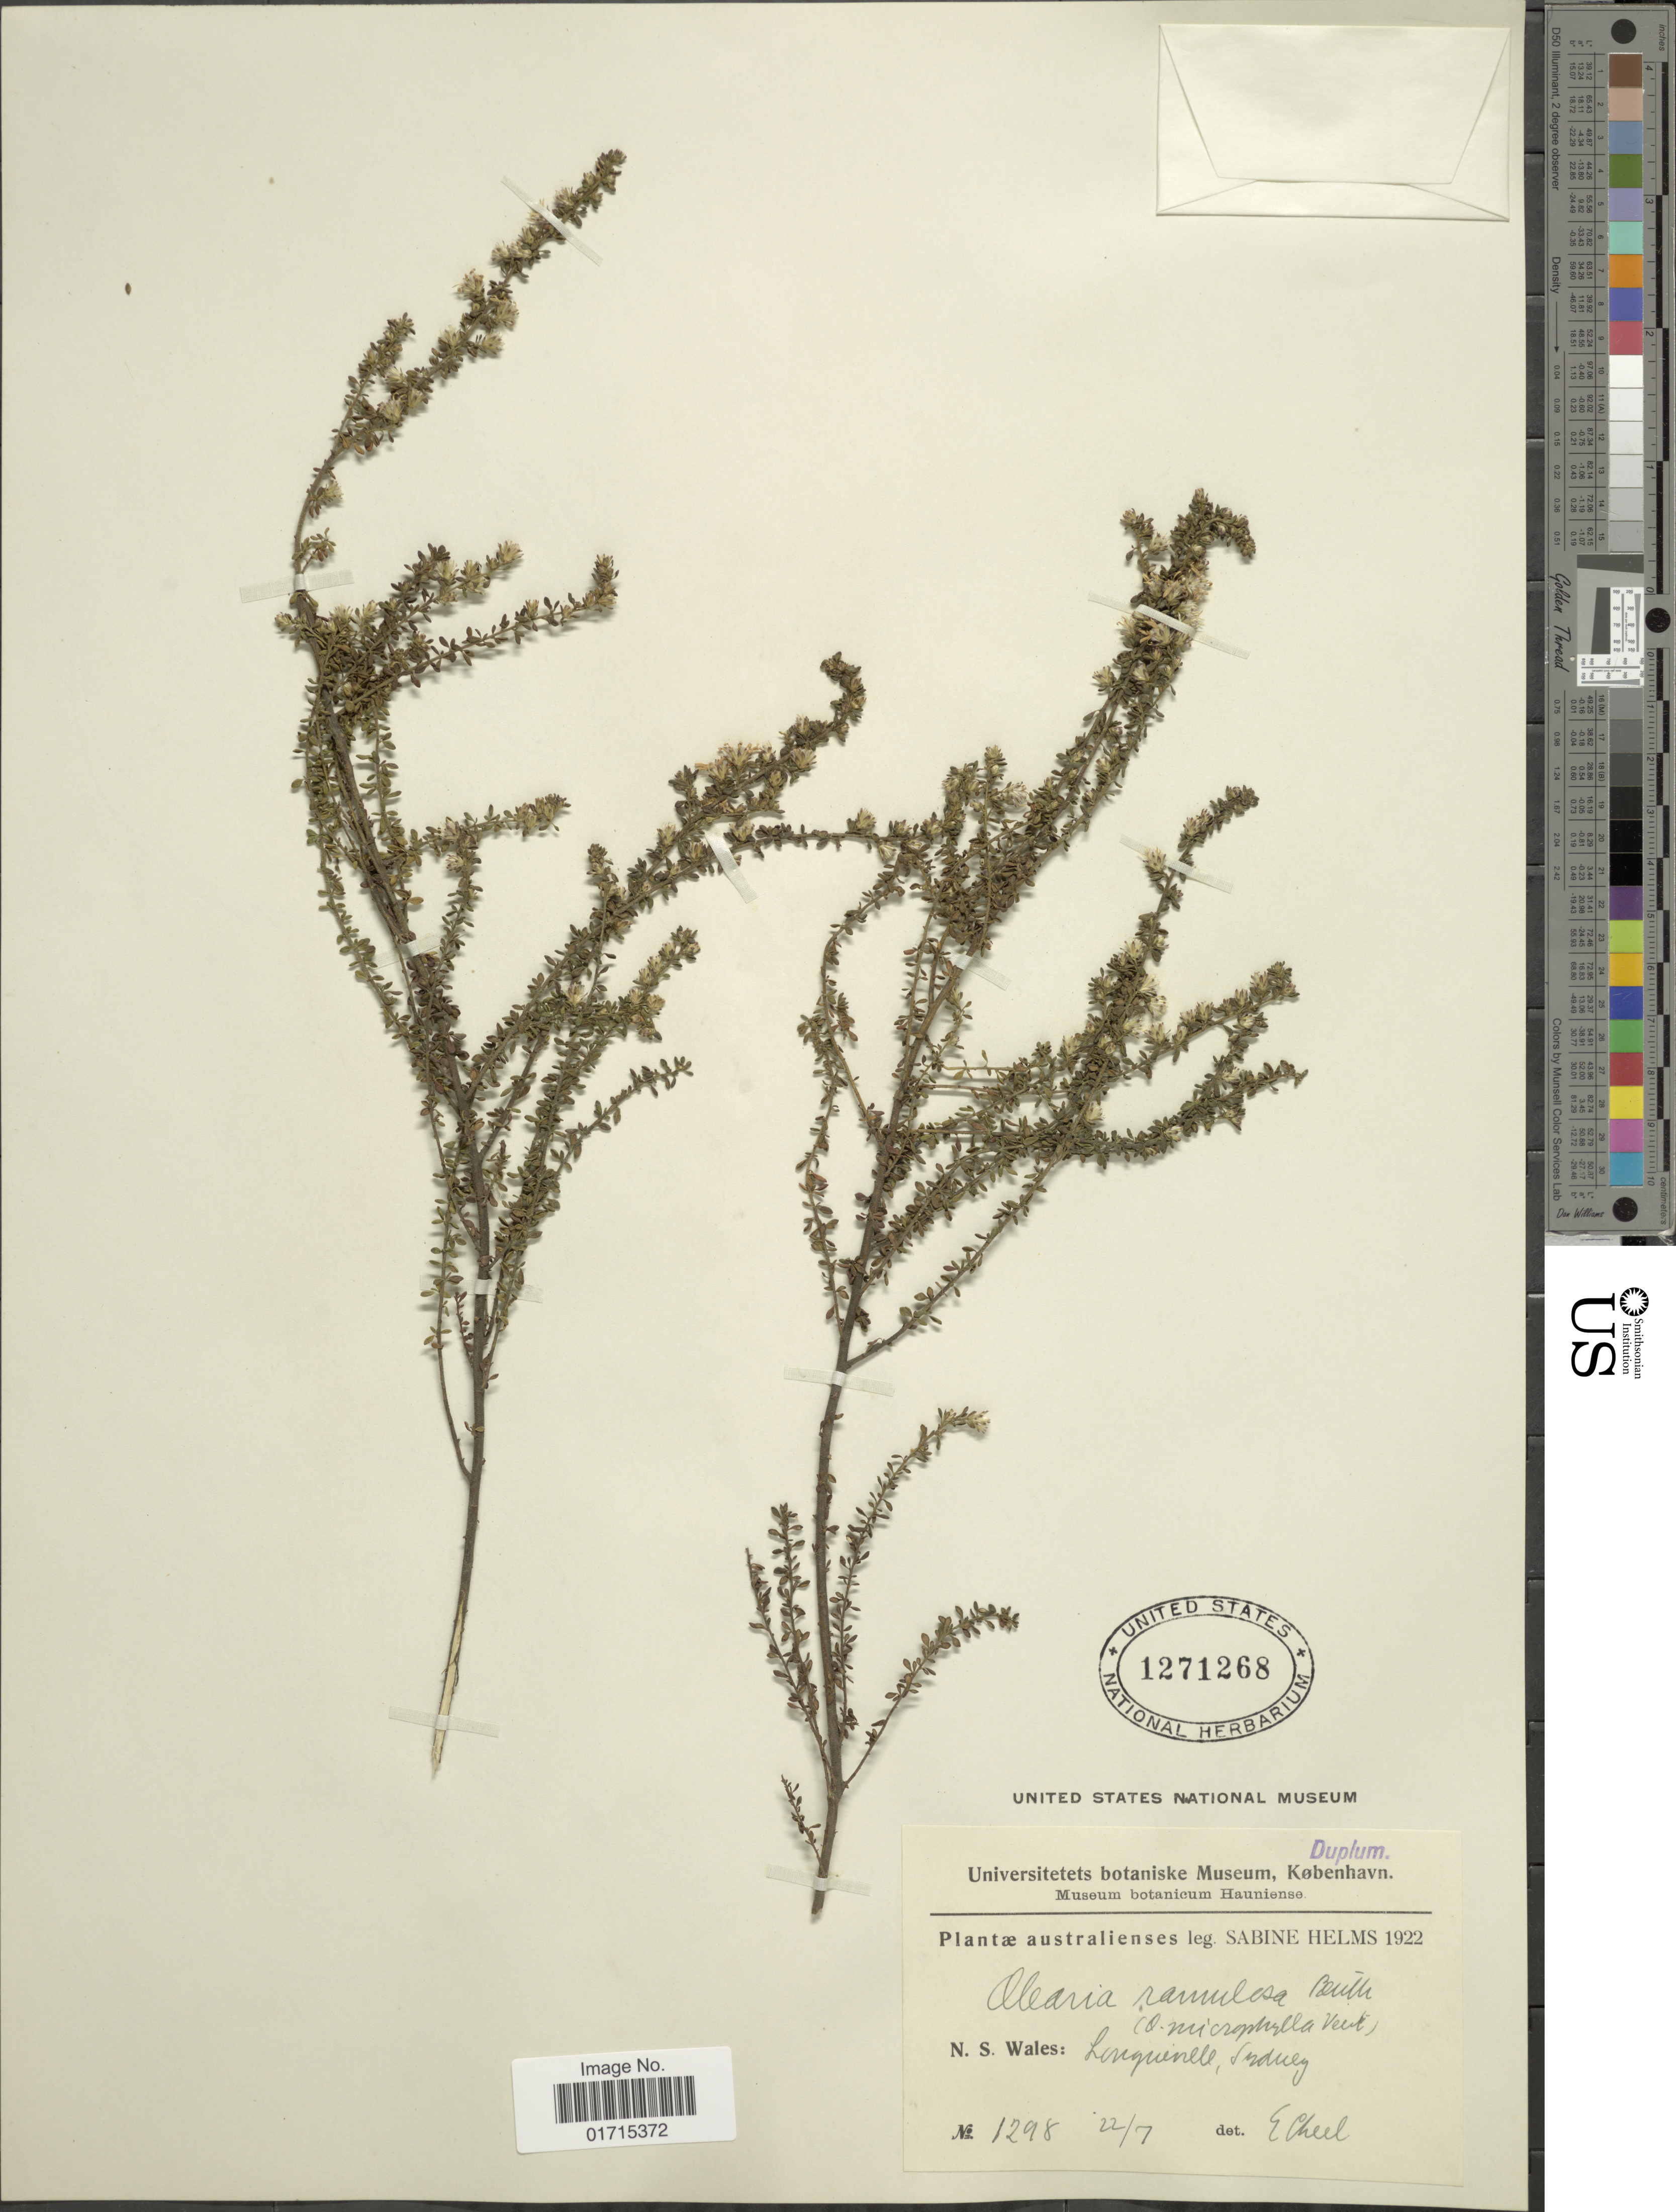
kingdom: Plantae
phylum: Tracheophyta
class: Magnoliopsida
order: Asterales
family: Asteraceae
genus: Olearia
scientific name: Olearia ramulosa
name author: (Labill.) Benth.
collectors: E. Cheel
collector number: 1298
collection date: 1922-07-22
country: Australia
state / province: New South Wales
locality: Lunguinele, Sydney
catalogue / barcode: US 1271268